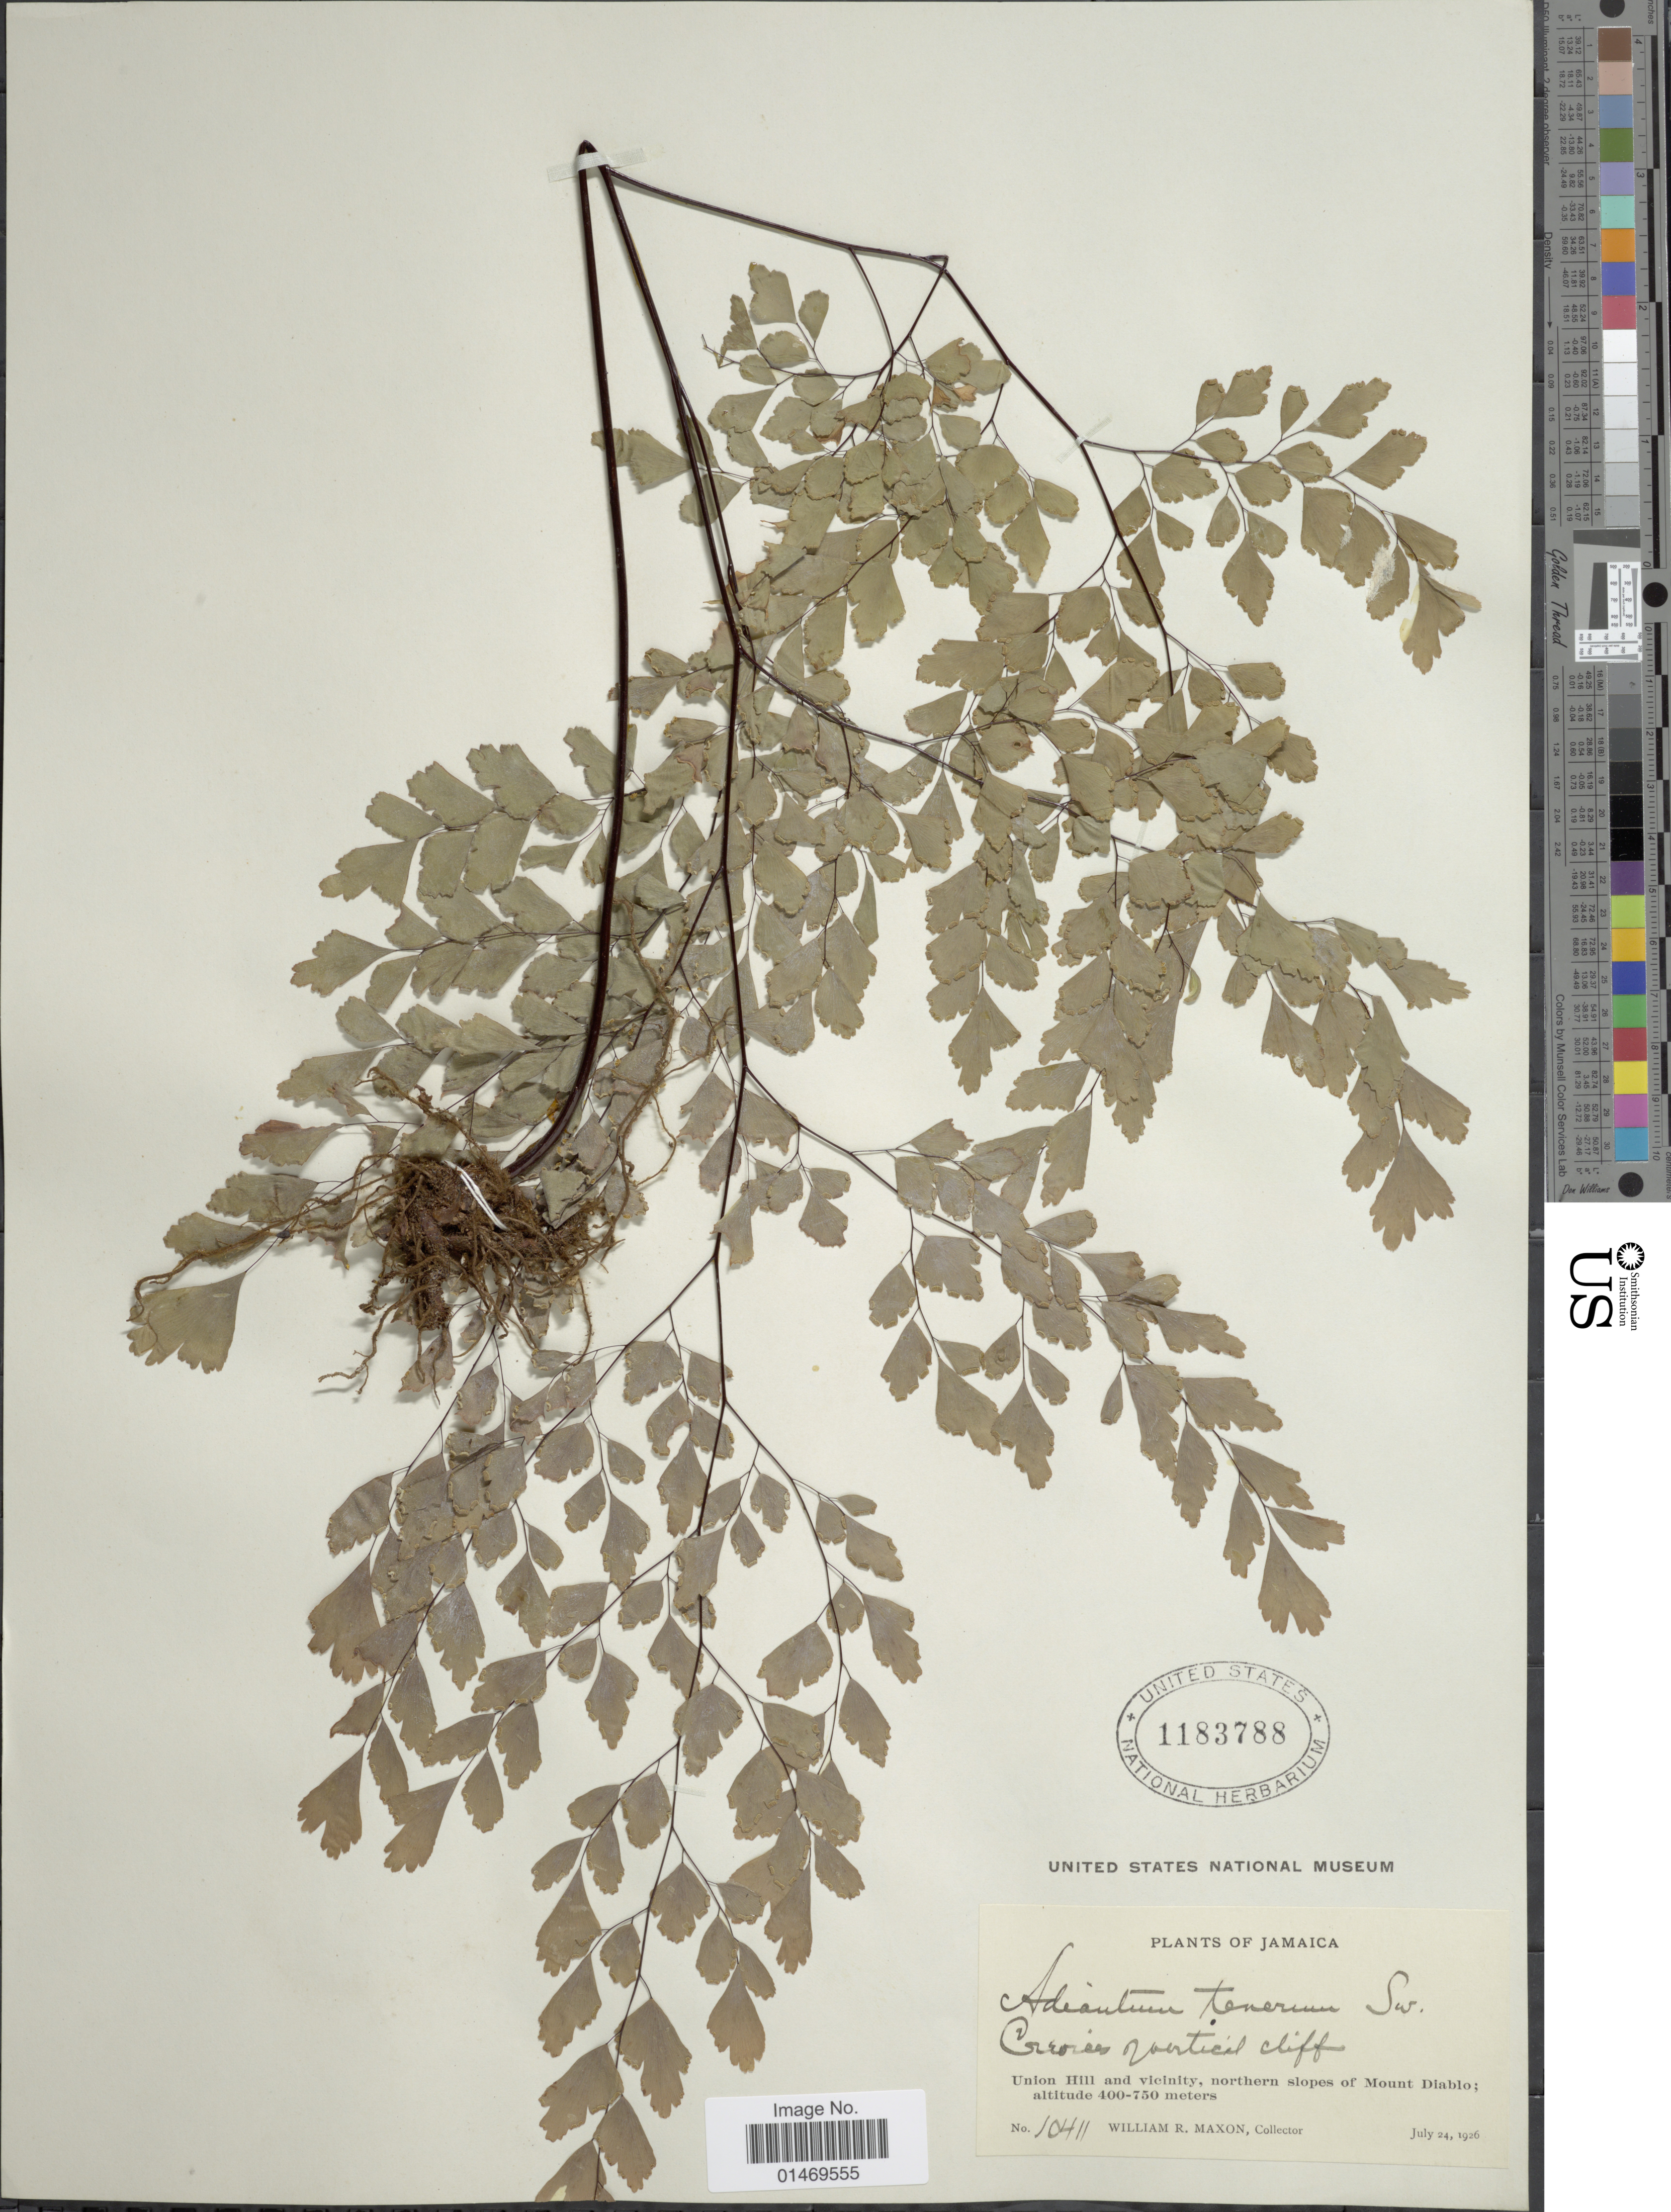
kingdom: Plantae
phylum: Tracheophyta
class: Polypodiopsida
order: Polypodiales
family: Pteridaceae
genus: Adiantum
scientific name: Adiantum tenerum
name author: Sw.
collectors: W. R. Maxon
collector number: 10411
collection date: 1926-07-24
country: Jamaica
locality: Union Hill and vicinity, northern slopes of Mount Diablo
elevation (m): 400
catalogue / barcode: US 1183788